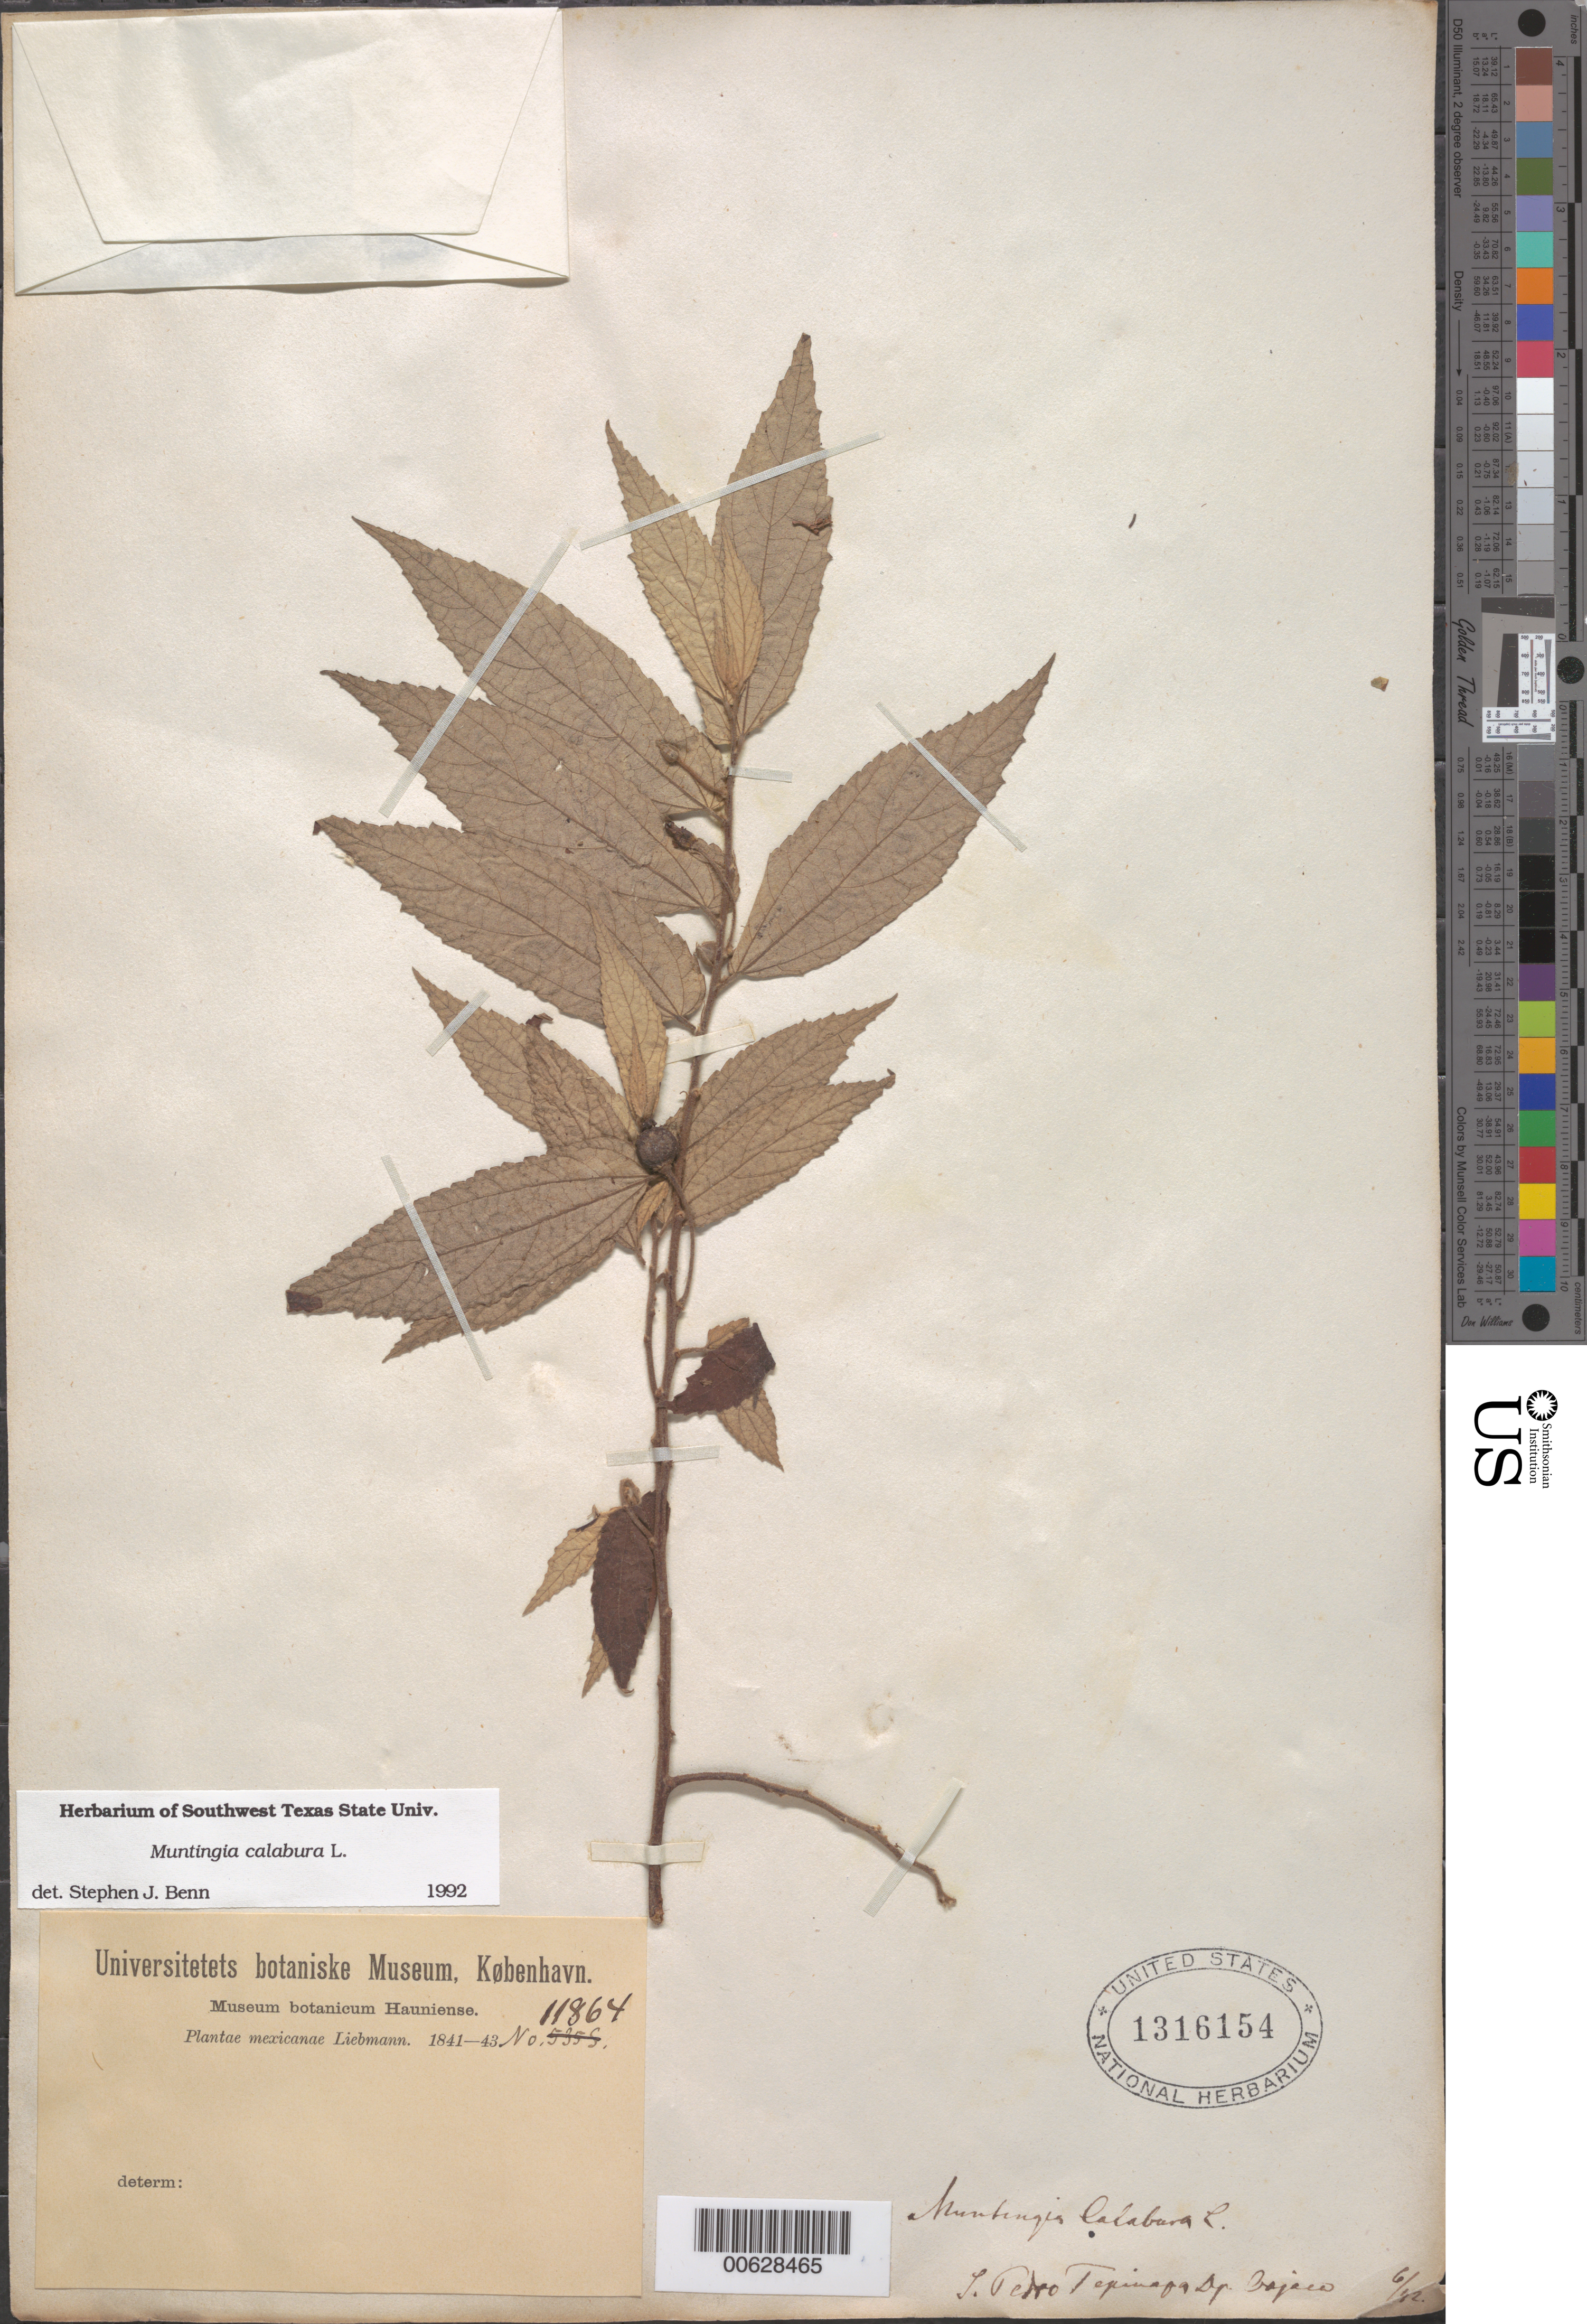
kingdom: Plantae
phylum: Tracheophyta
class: Magnoliopsida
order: Malvales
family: Muntingiaceae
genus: Muntingia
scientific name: Muntingia calabura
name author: L.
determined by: Benn, S. J.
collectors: F. M. Liebmann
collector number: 11864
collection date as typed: Jun 1842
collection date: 1842-06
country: Mexico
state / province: Oaxaca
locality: S. Pedro Tepinapa [sic]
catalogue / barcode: US 1316154